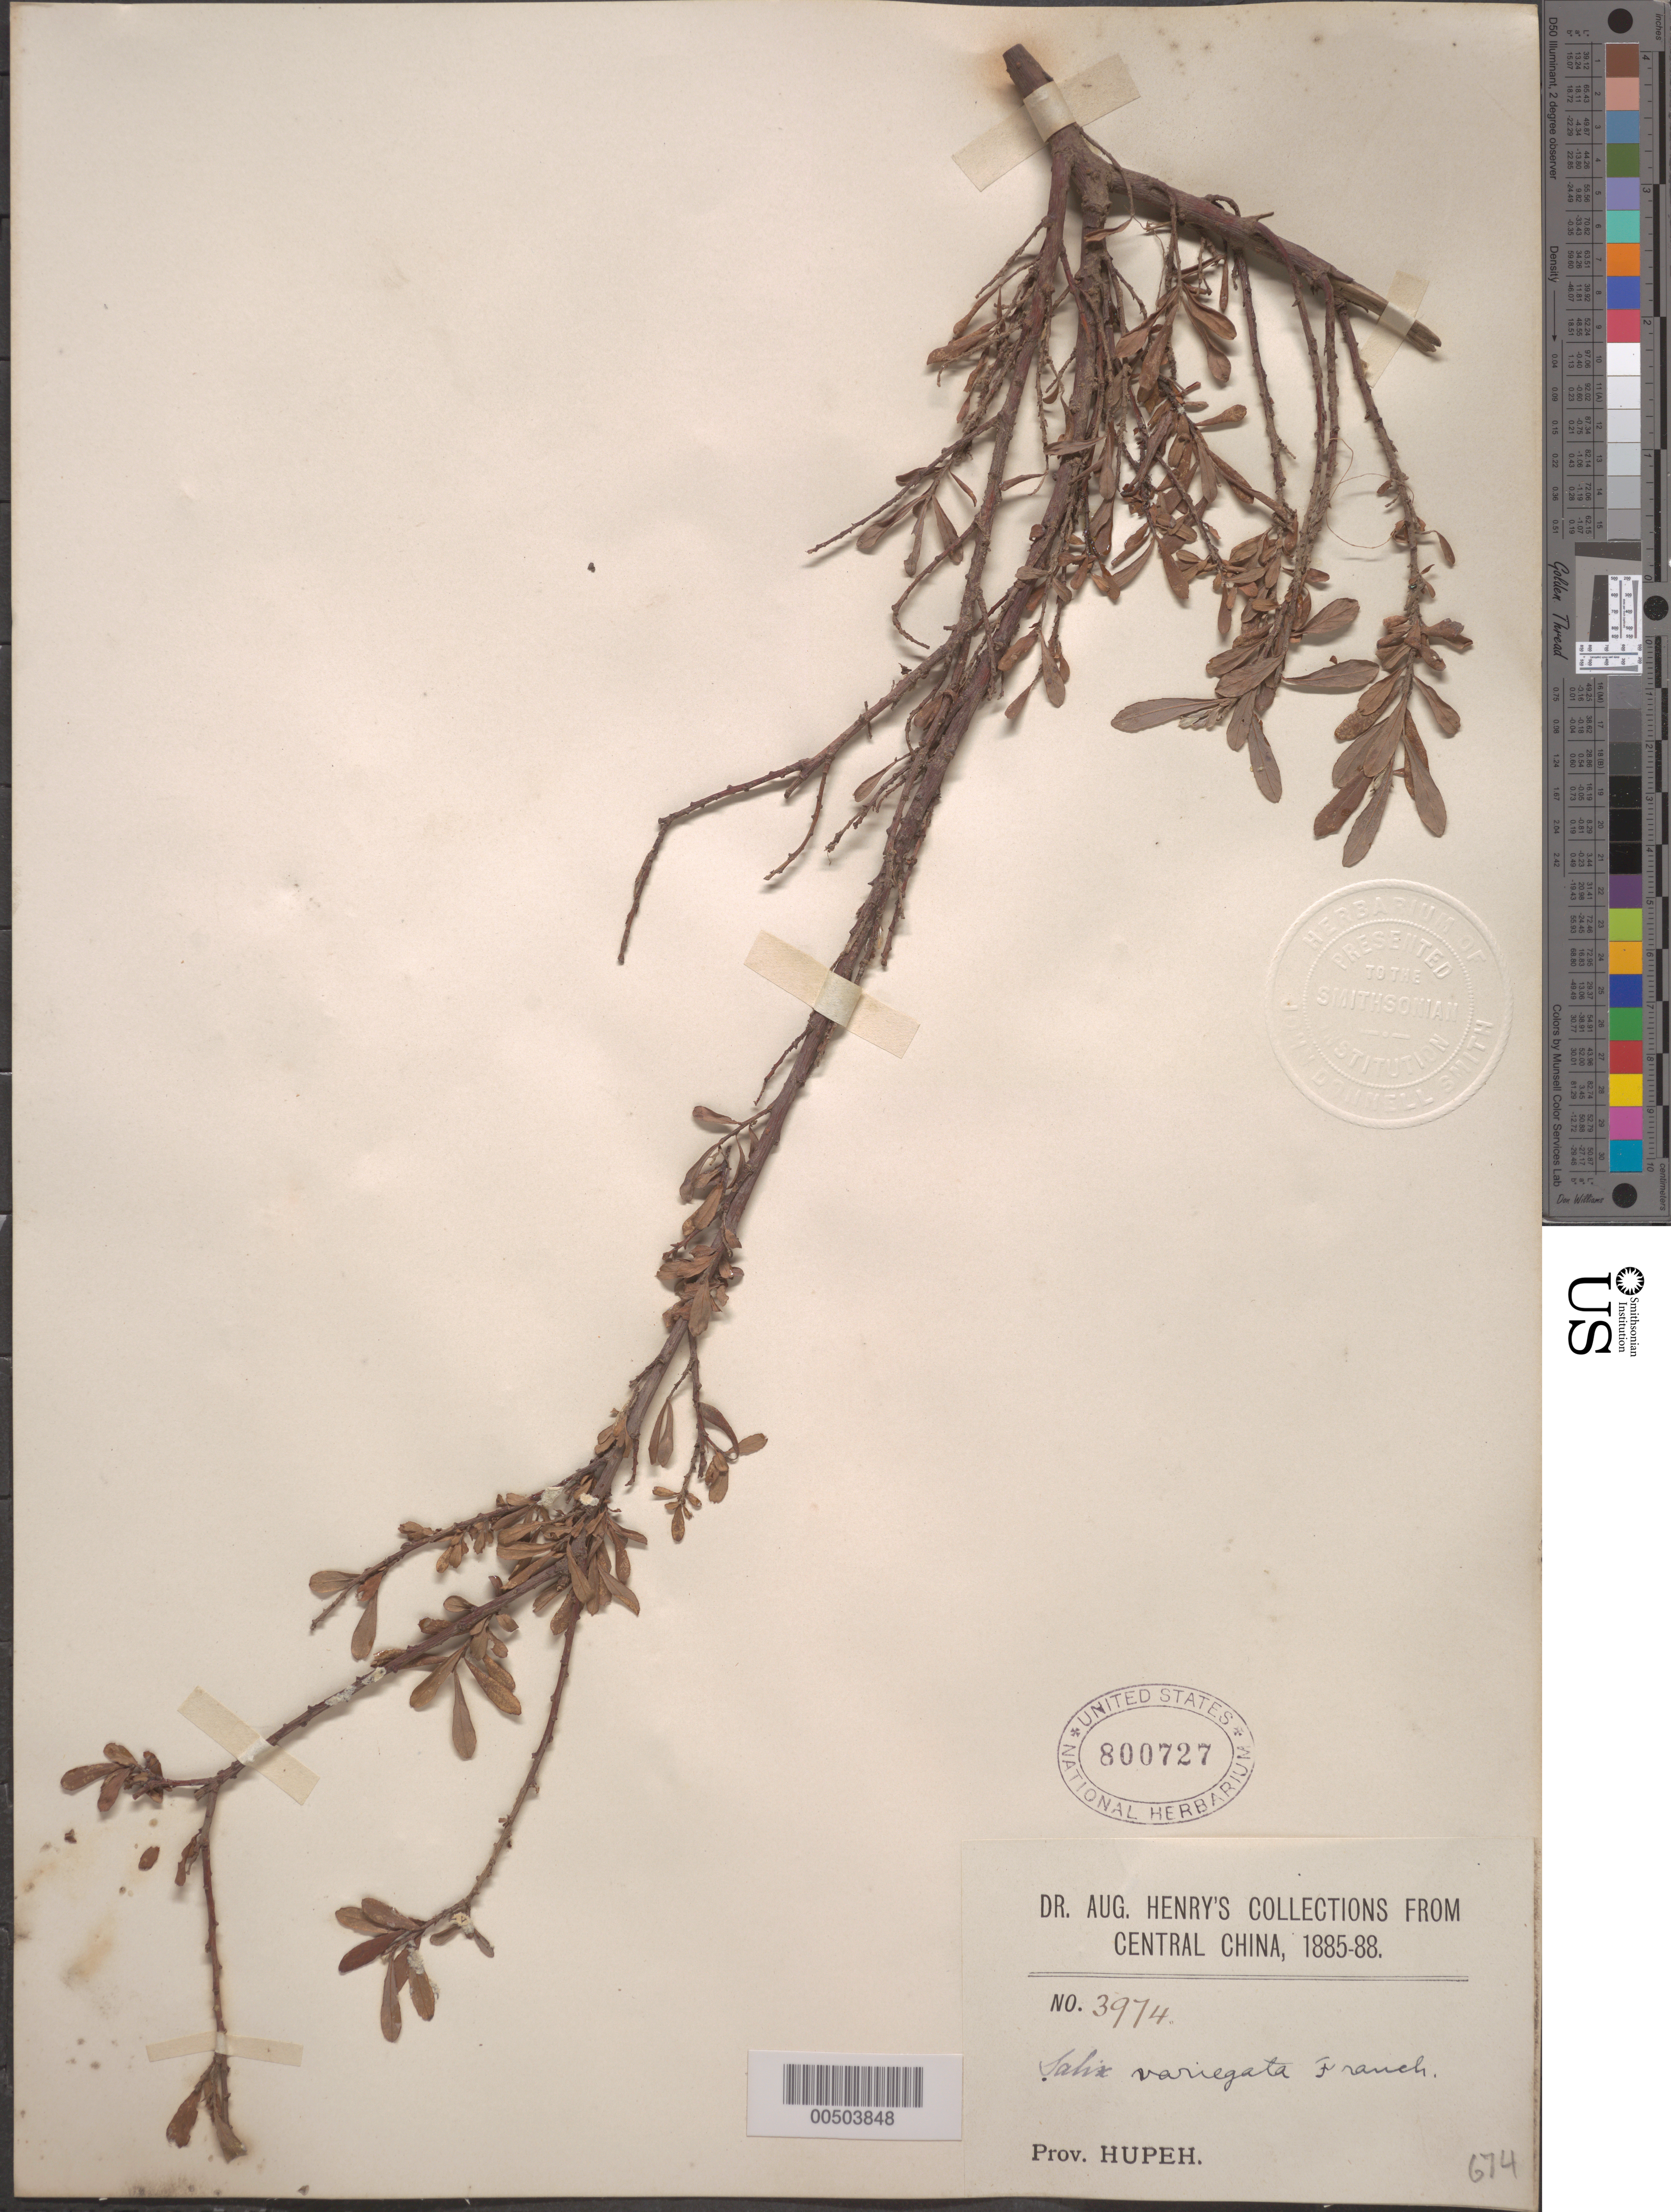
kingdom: Plantae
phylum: Tracheophyta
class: Magnoliopsida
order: Malpighiales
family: Salicaceae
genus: Salix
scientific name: Salix variegata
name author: Franch.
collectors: A. Henry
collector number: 3974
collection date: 1885/1888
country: China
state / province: Hubei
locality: Central China. Prov. Hupeh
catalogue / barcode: US 800727